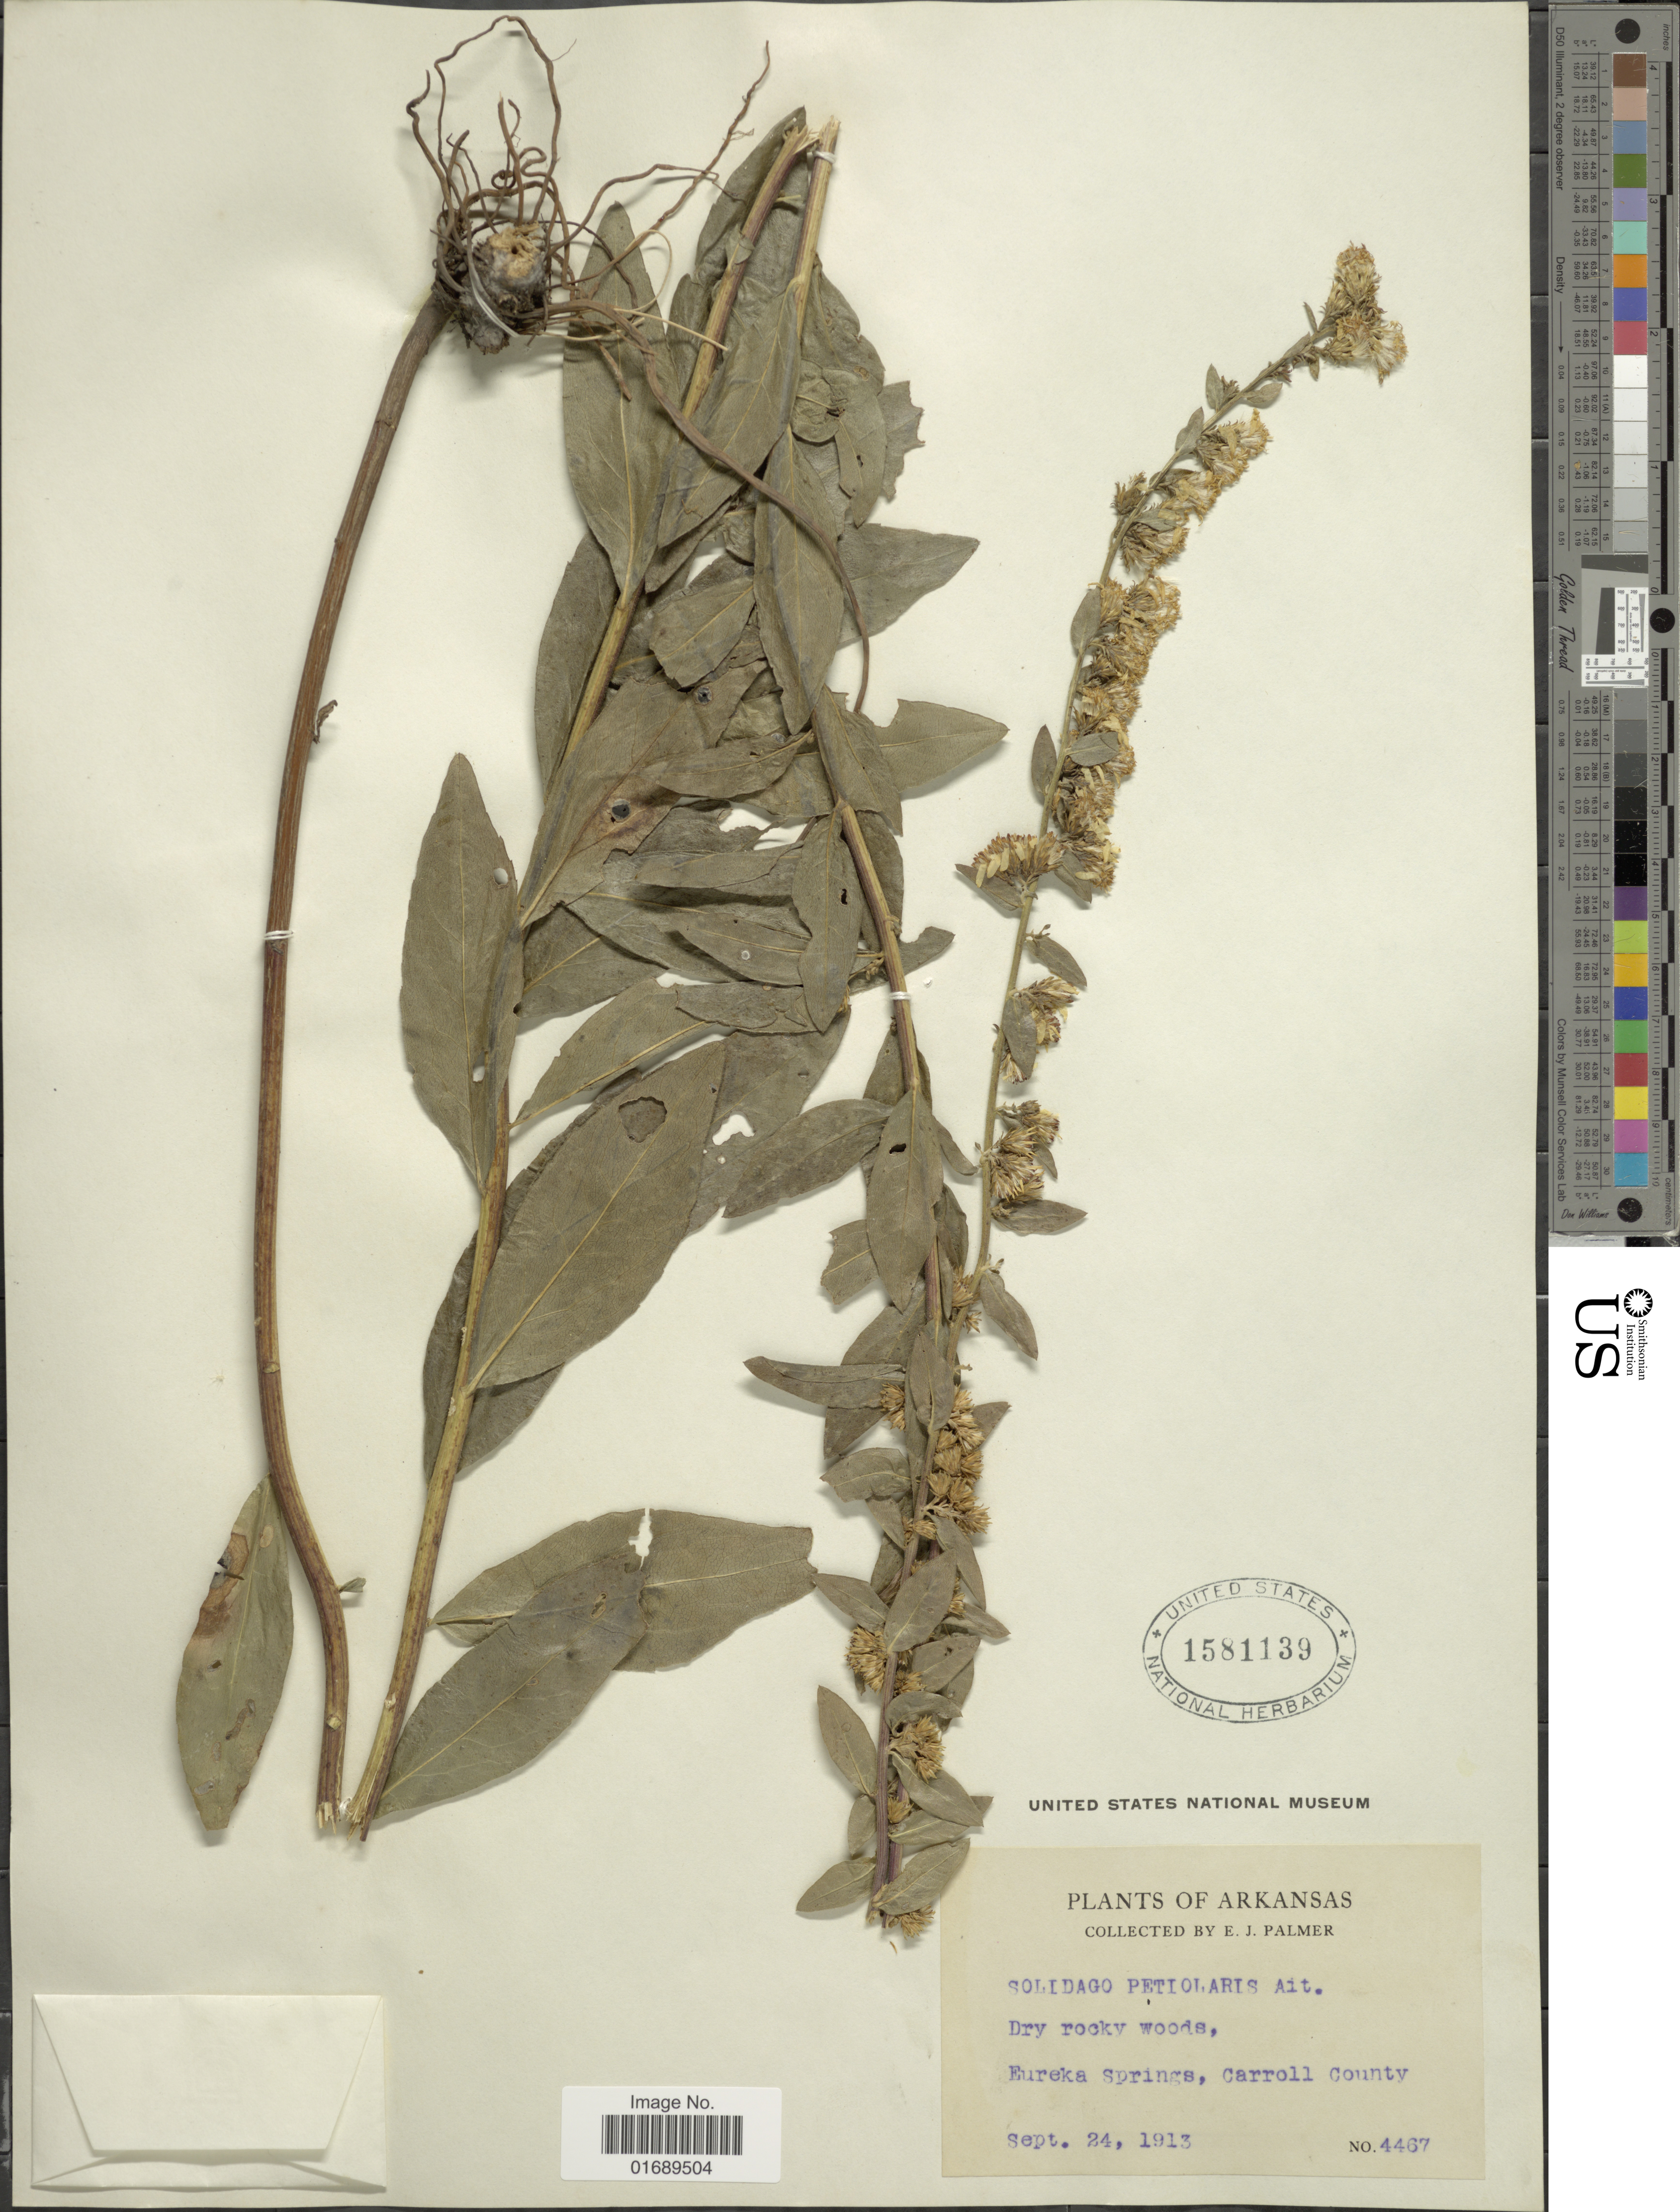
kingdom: Plantae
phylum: Tracheophyta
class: Magnoliopsida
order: Asterales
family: Asteraceae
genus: Solidago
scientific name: Solidago petiolaris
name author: Aiton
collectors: E. J. Palmer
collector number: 4467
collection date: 1913-09-24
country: United States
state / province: Arkansas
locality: Dry rocks woods, Eureka Springs, Carroll County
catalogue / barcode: US 1581139